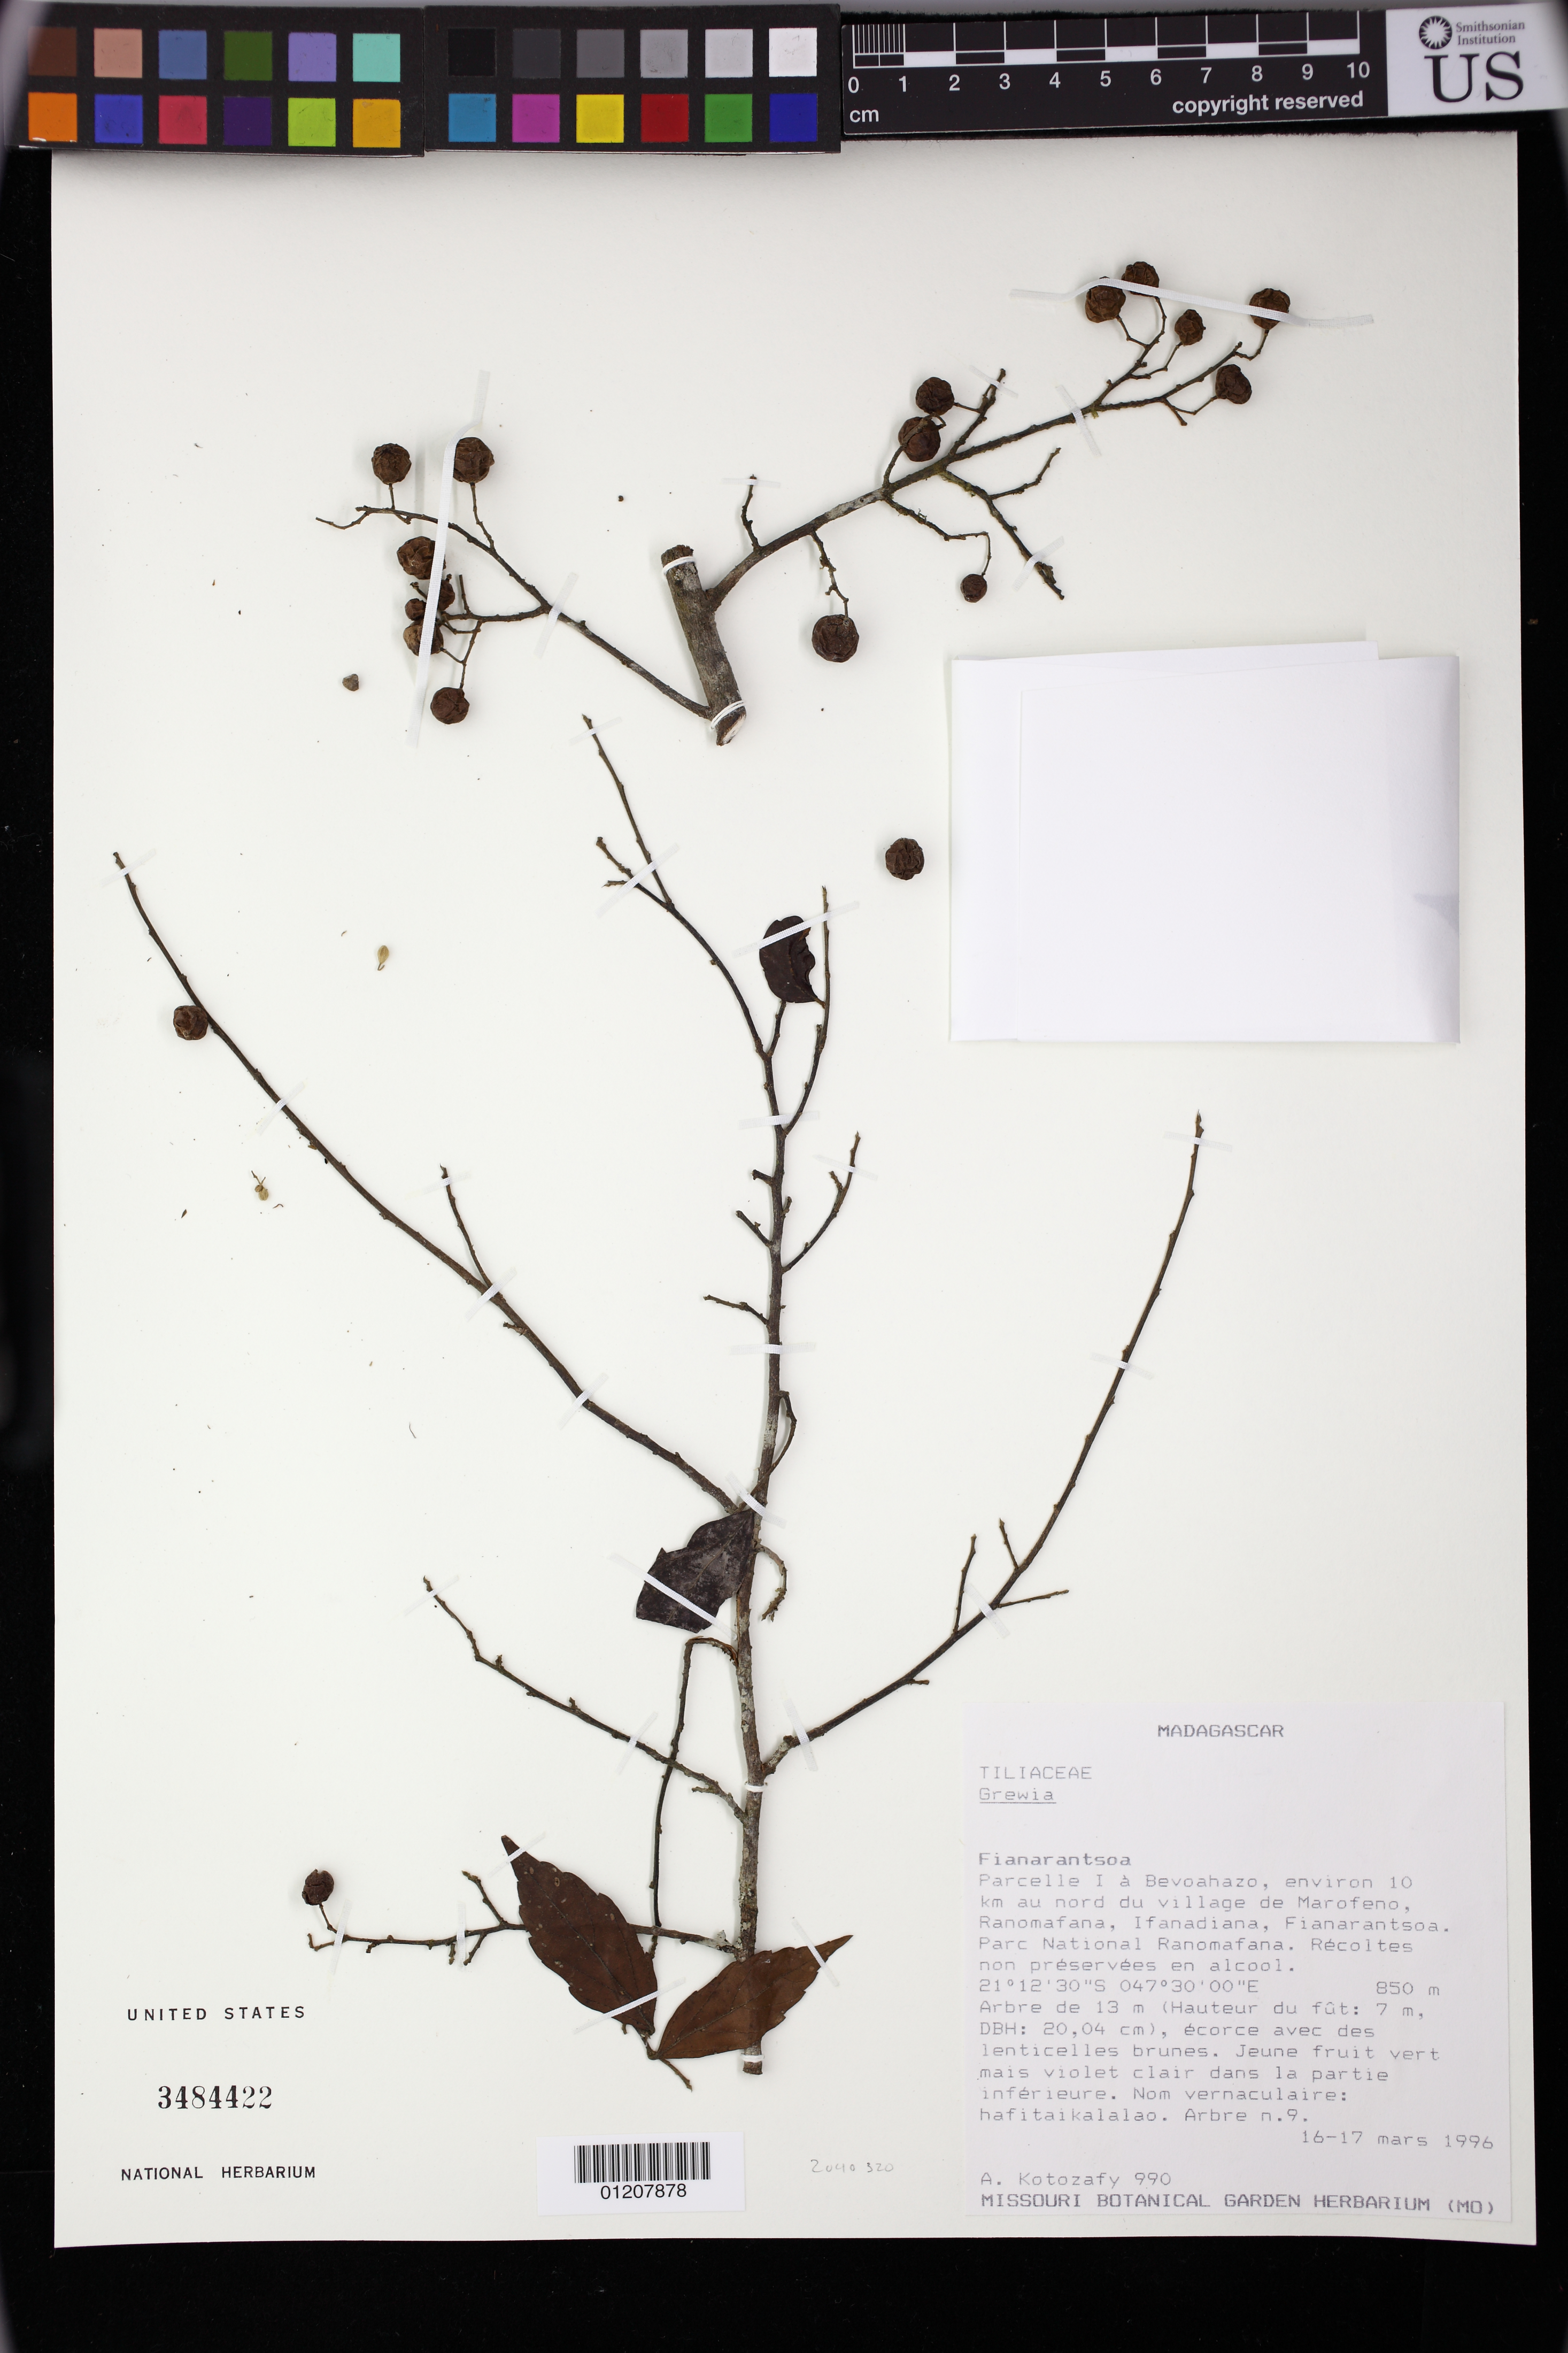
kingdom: Plantae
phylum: Tracheophyta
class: Magnoliopsida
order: Malvales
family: Malvaceae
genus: Grewia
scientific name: Grewia brideliifolia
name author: Baill.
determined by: Jourdain-Fievet, L.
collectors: A. Kotozafy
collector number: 990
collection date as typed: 16 Mar 1996 to 17 Mar 1996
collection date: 1996-03-16/1996-03-17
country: Madagascar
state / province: Vatovavy Fitovinany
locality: Fianarantsoa. Parcelle I a Bovoahazo, environ 10 km au nord du village de Marofeno, Ranomafana, Ifanadiana, Fianarantsoa.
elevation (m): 850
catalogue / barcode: US 3484422